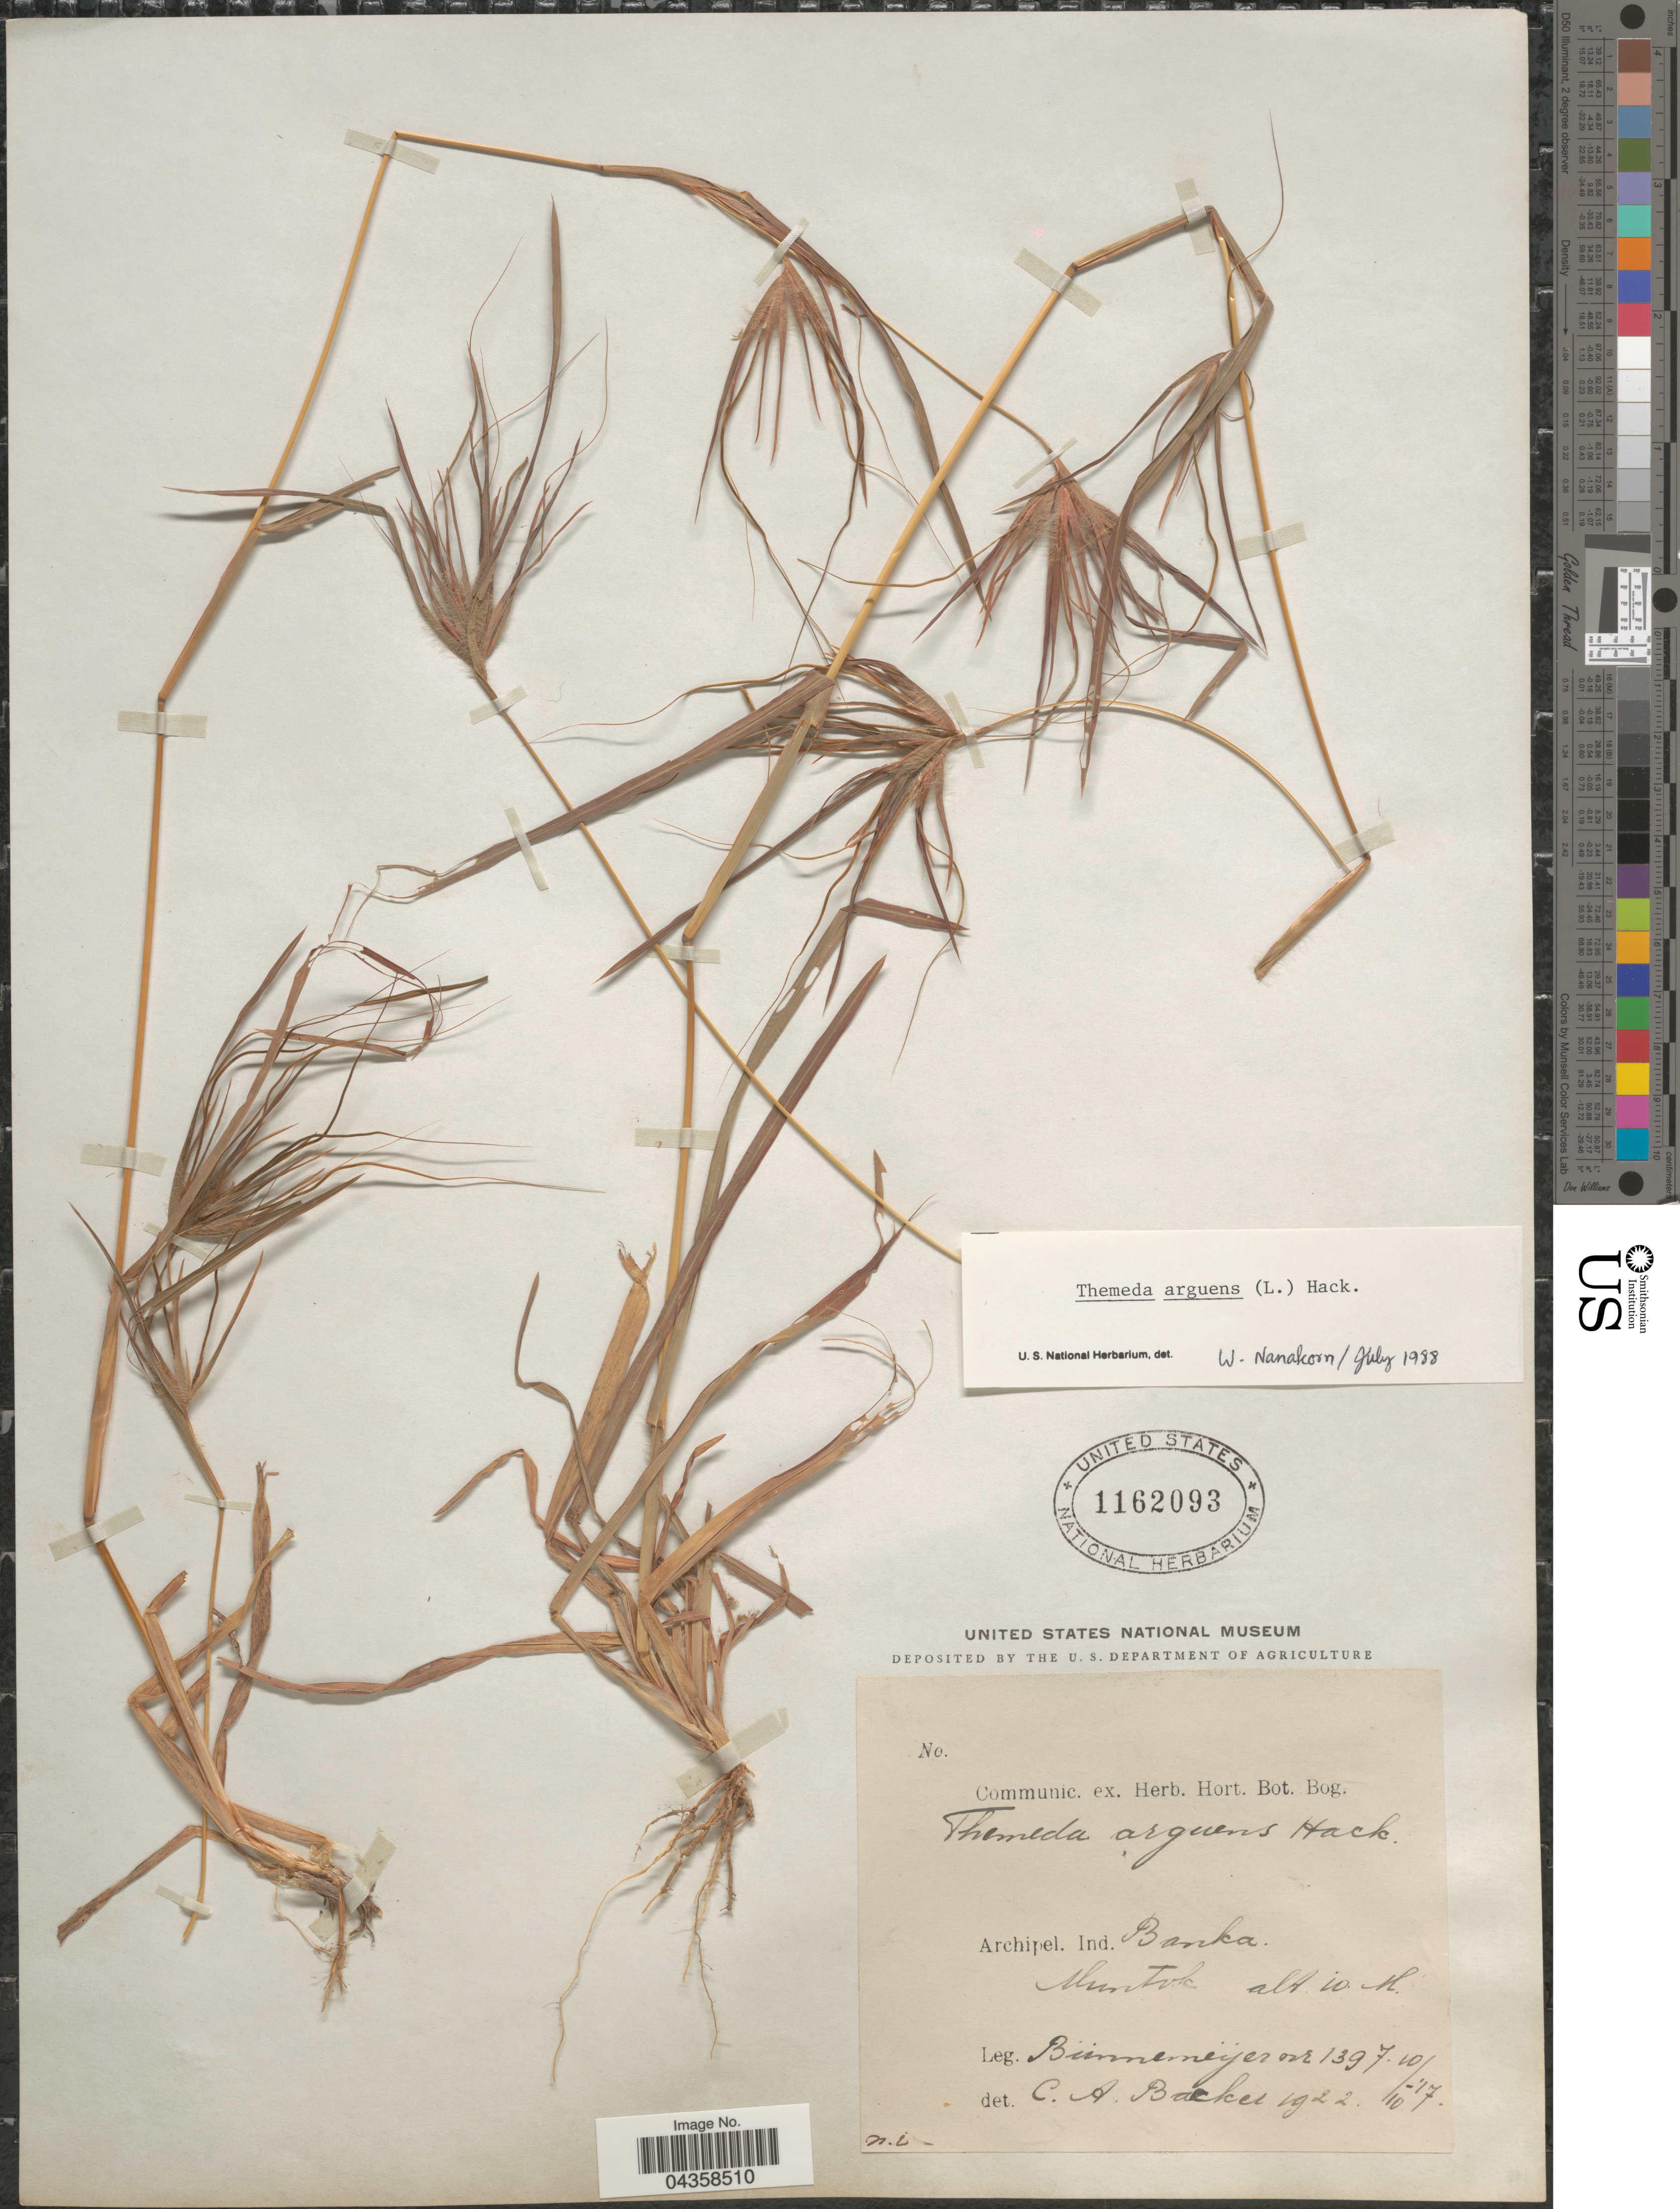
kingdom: Plantae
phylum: Tracheophyta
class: Liliopsida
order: Poales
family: Poaceae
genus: Themeda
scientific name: Themeda arguens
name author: (L.) Hack.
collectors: -. Bunnemeijer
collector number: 1397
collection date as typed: Transcribed d/m/y: 10/10/17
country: Indonesia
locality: Archipel. Ind. Banka. Muntok.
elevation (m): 10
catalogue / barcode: US 1162093